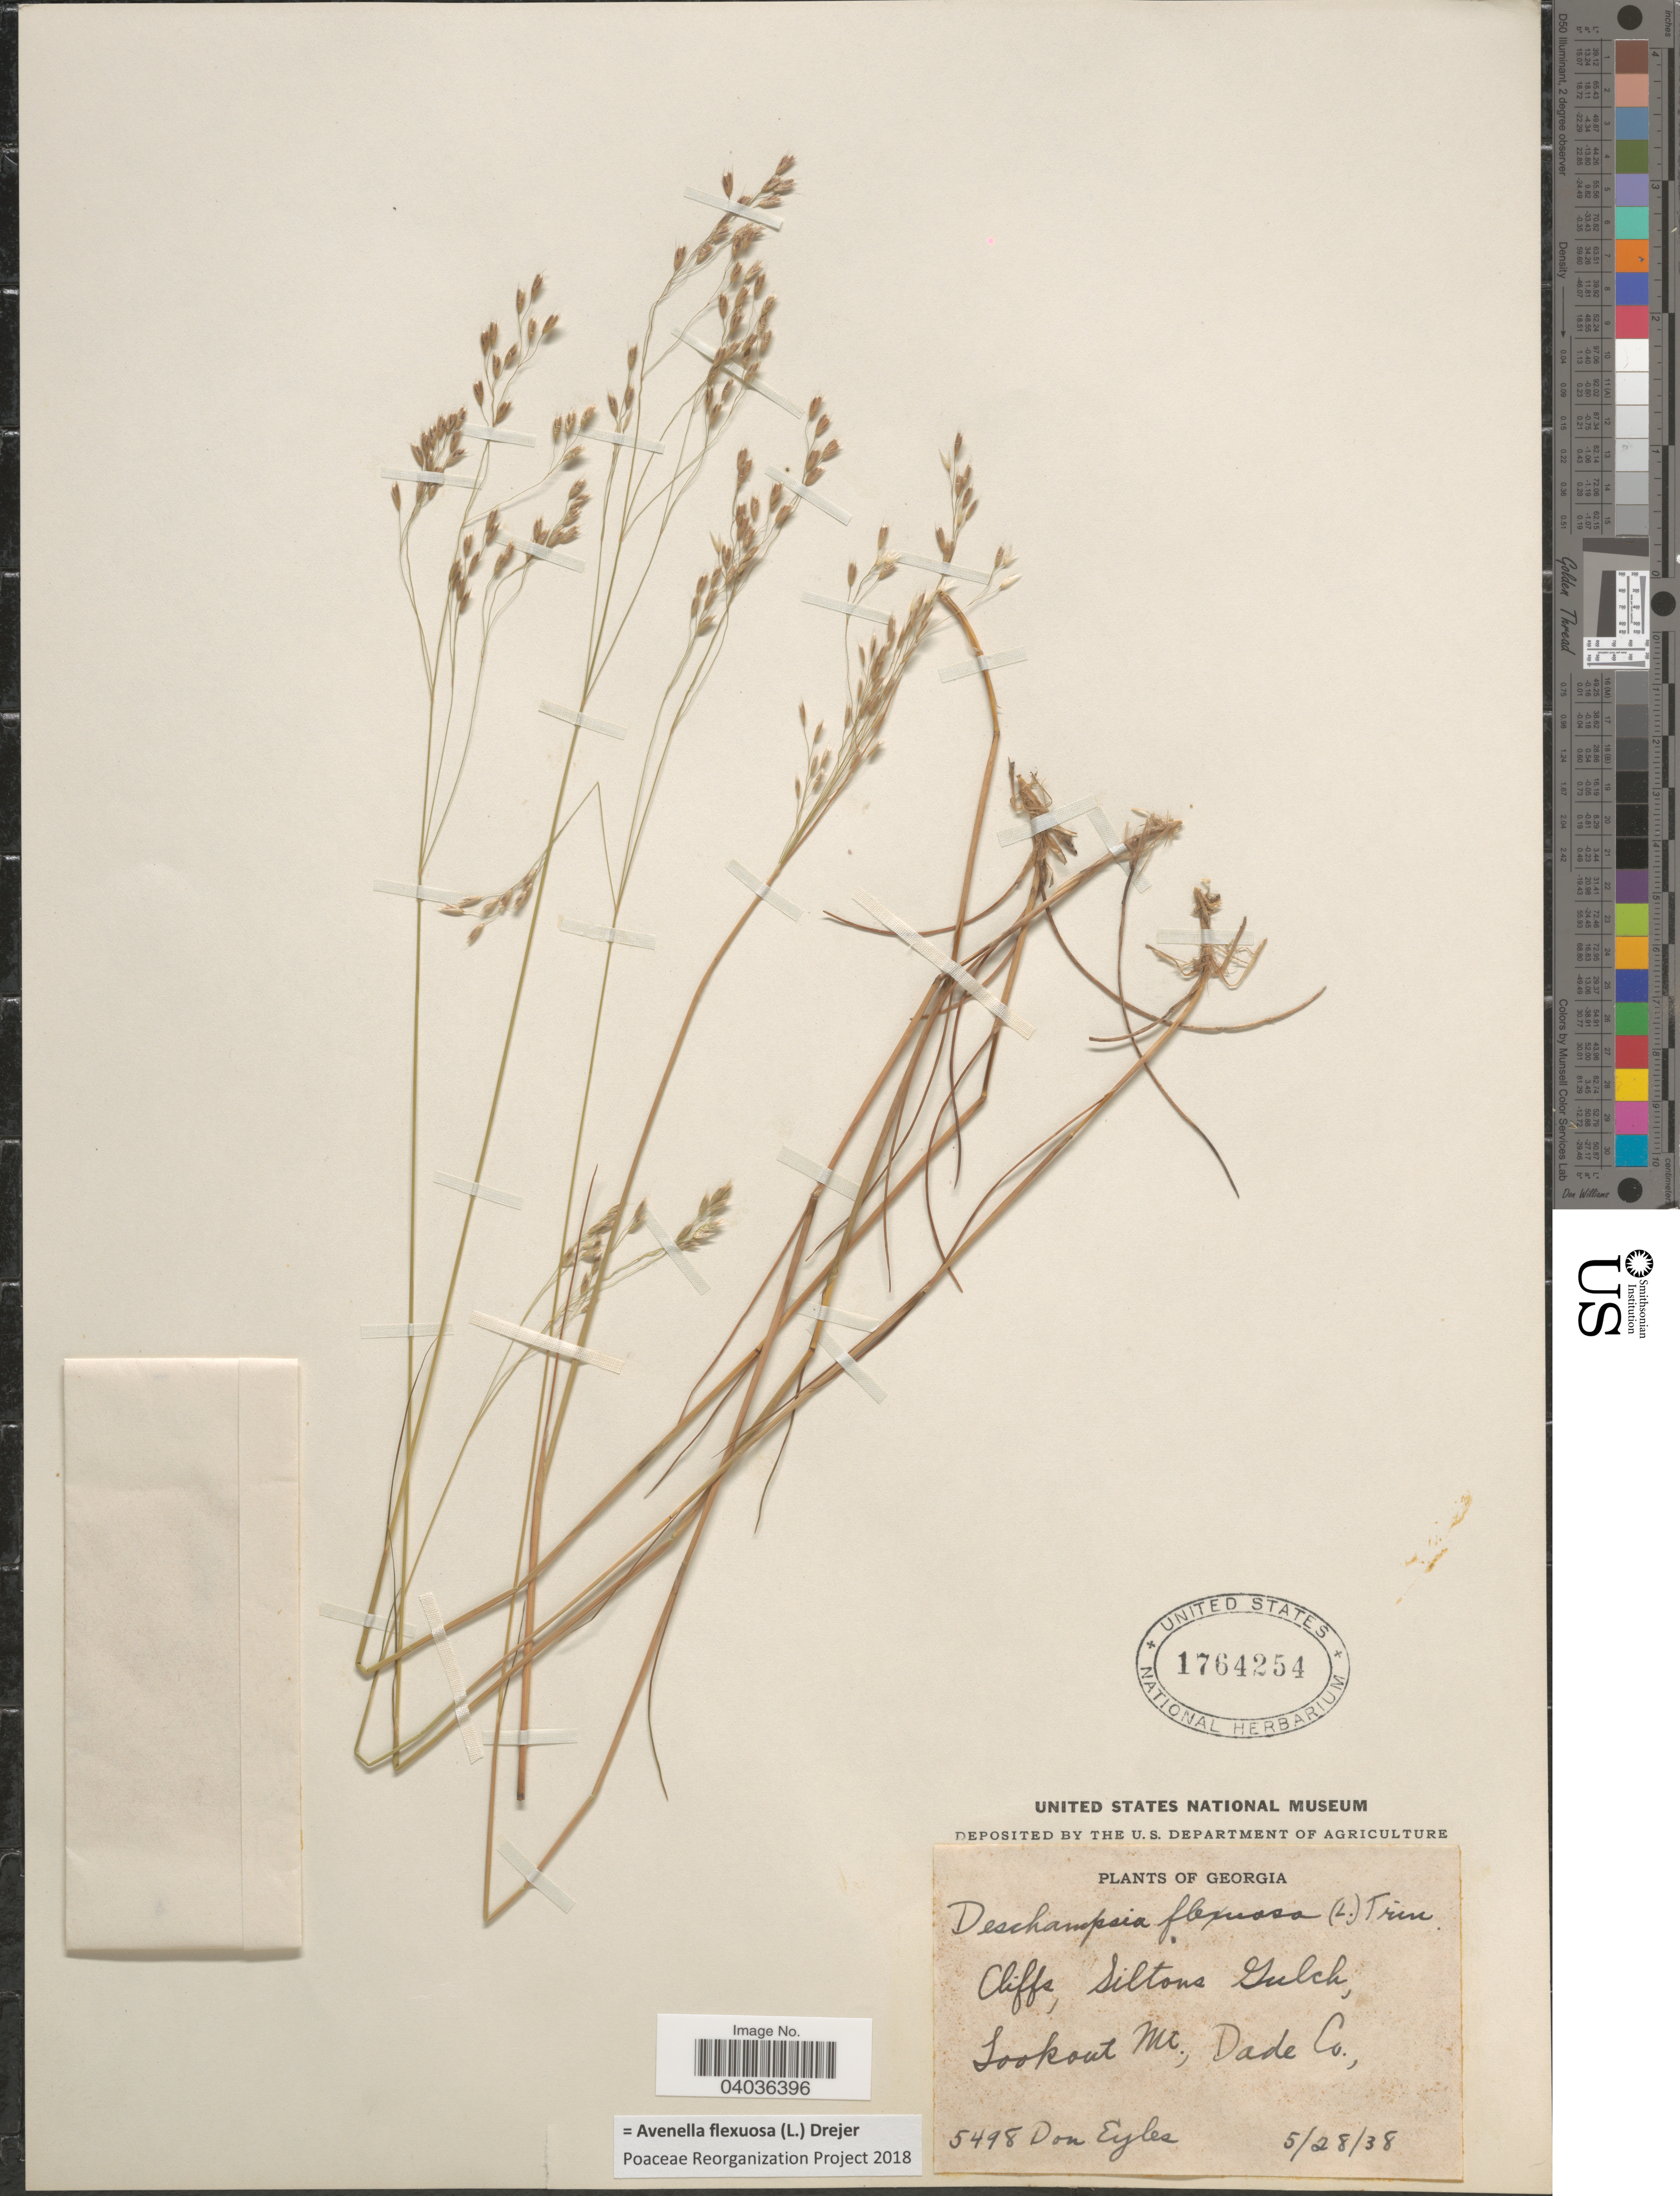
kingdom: Plantae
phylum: Tracheophyta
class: Liliopsida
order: Poales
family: Poaceae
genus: Avenella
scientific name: Avenella flexuosa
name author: (L.) Drejer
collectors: D. Eyles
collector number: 5498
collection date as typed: Transcribed d/m/y: 28/5/38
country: United States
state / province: Georgia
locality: Cliffs, Siltons Gulch, Lookout Mt., Dade Co.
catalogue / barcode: US 1764254